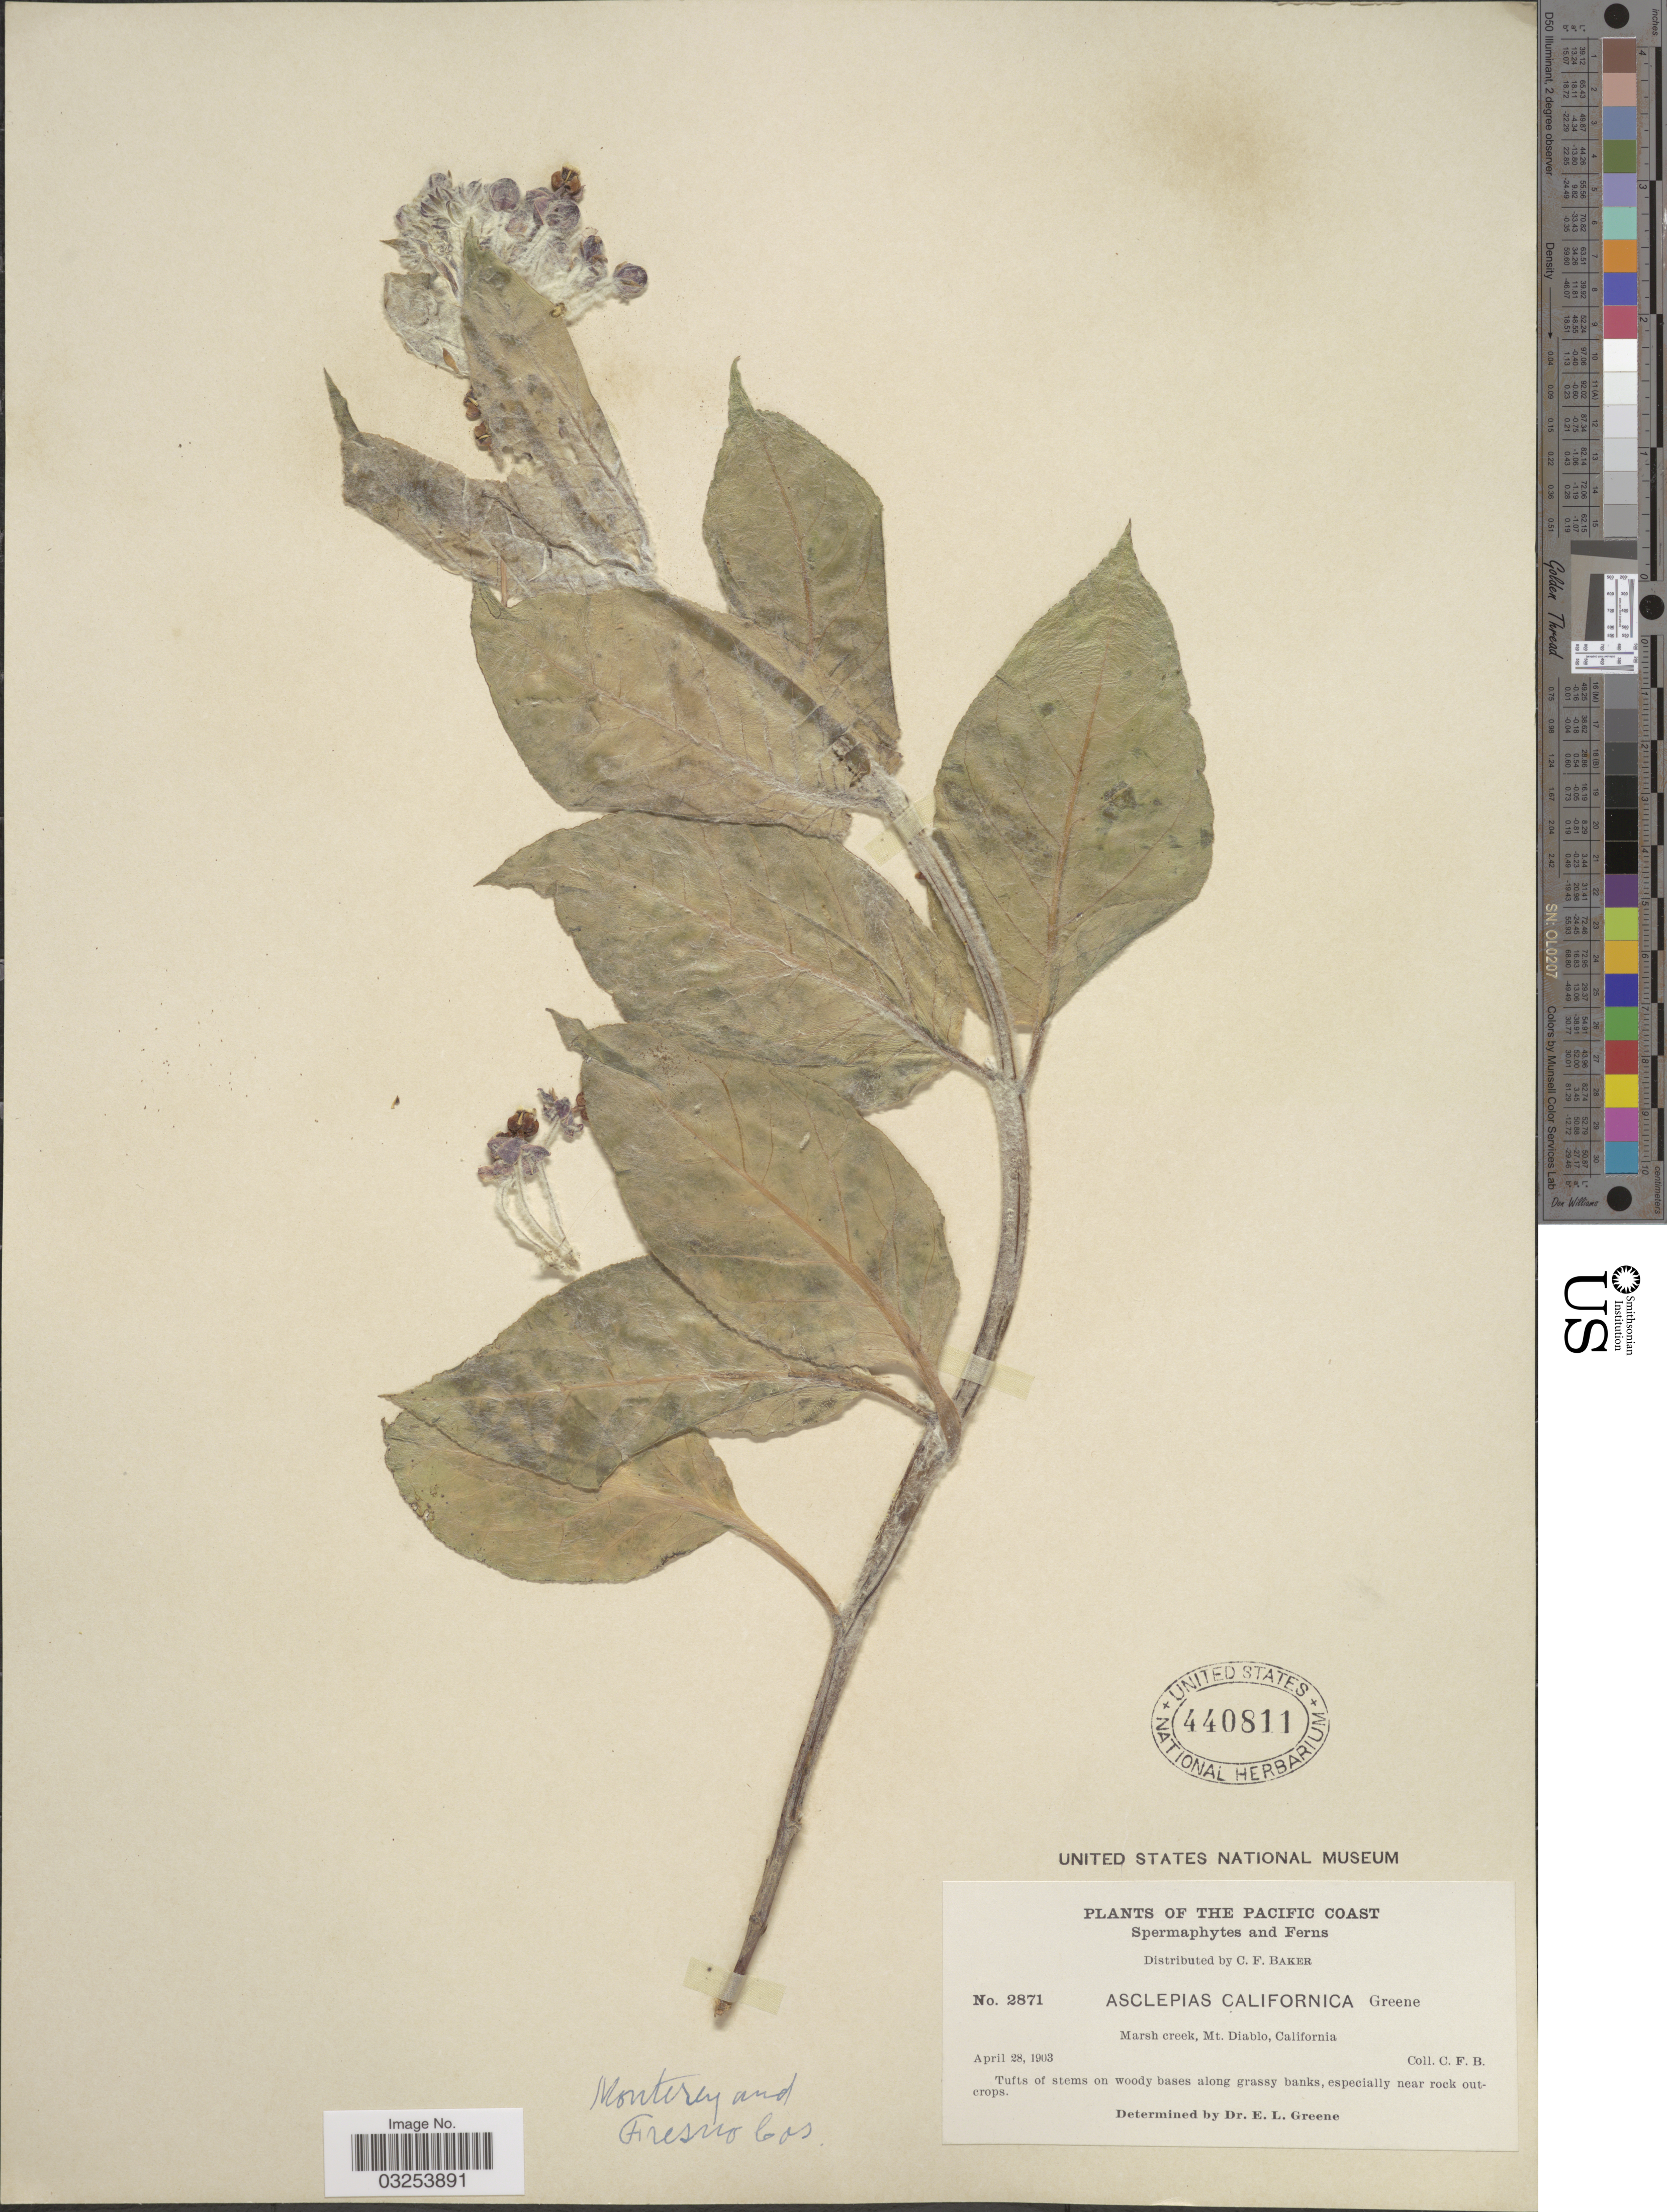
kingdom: Plantae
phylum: Tracheophyta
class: Magnoliopsida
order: Gentianales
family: Apocynaceae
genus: Asclepias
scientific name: Asclepias californica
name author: Greene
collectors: C. F. Baker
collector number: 2871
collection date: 1903-04-28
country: United States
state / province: California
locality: Pacific Coast. Marsh creek, Mt. Diablo.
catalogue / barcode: US 440811